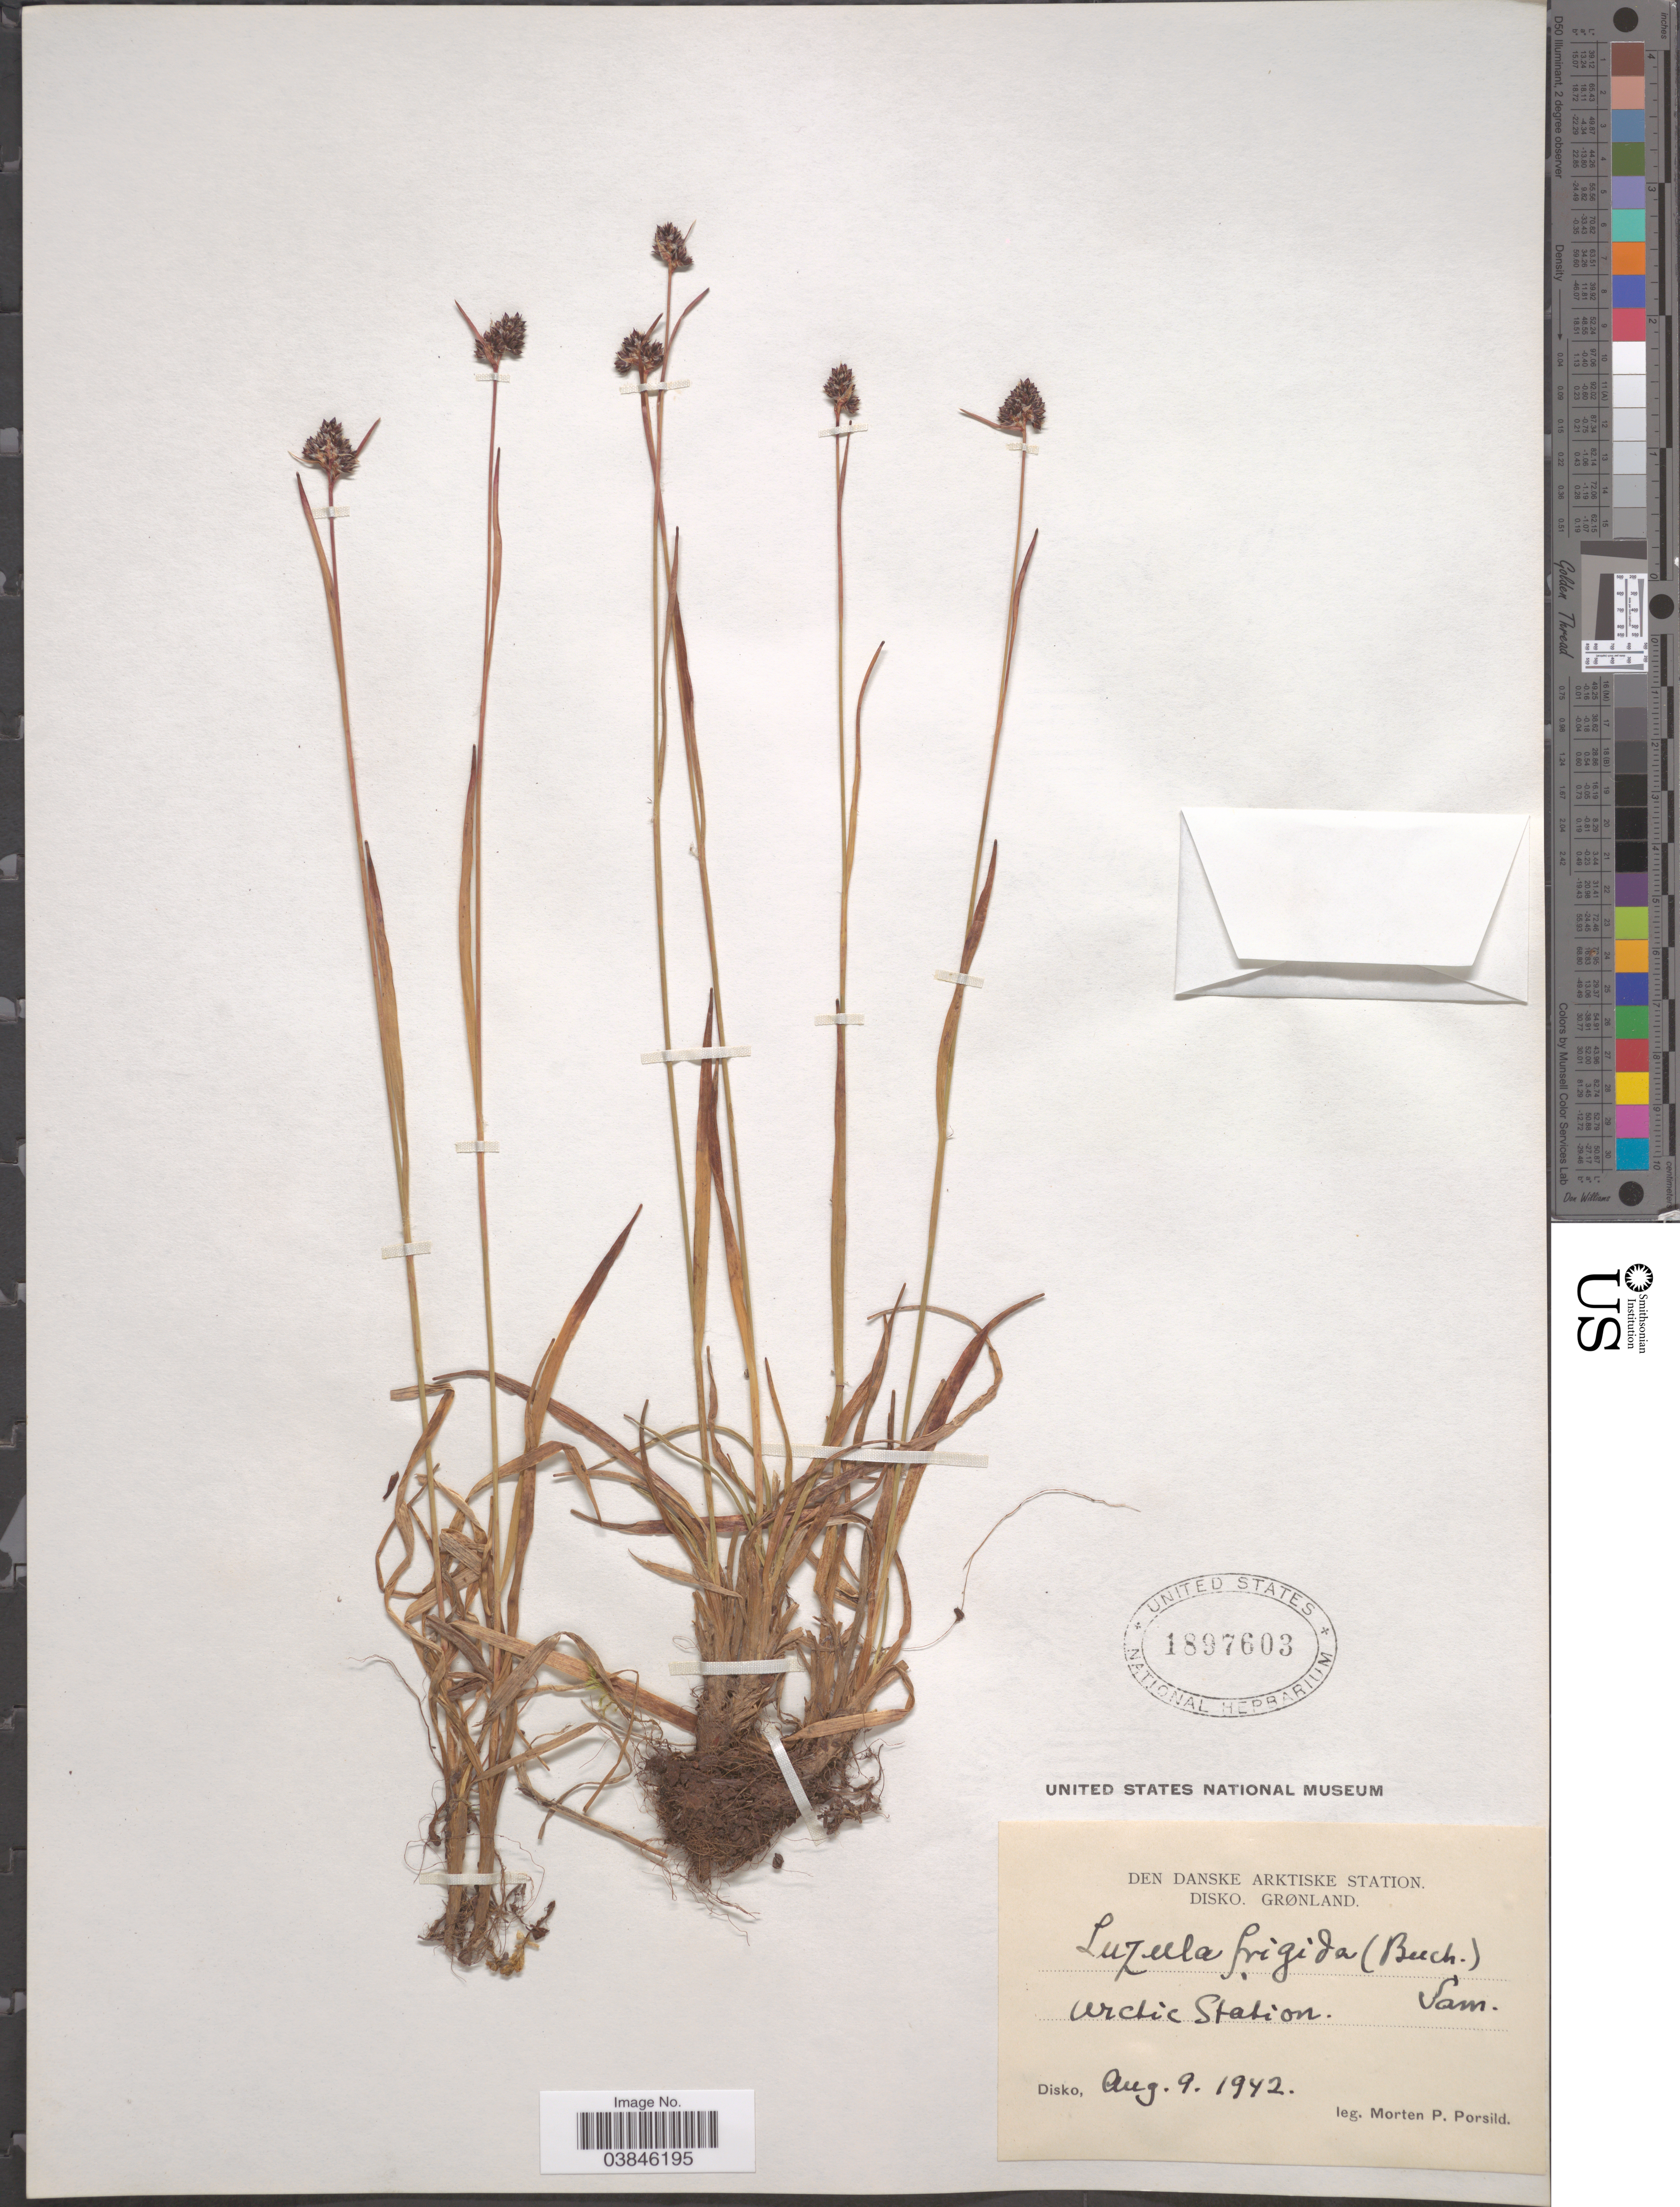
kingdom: Plantae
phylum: Tracheophyta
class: Liliopsida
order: Poales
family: Juncaceae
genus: Luzula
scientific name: Luzula multiflora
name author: (Ehrh.) Lej.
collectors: M. P. Porsild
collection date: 1942-08-09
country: Greenland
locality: Den Danske Arktiske Station. Disko. Arctic Station.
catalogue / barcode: US 1897603